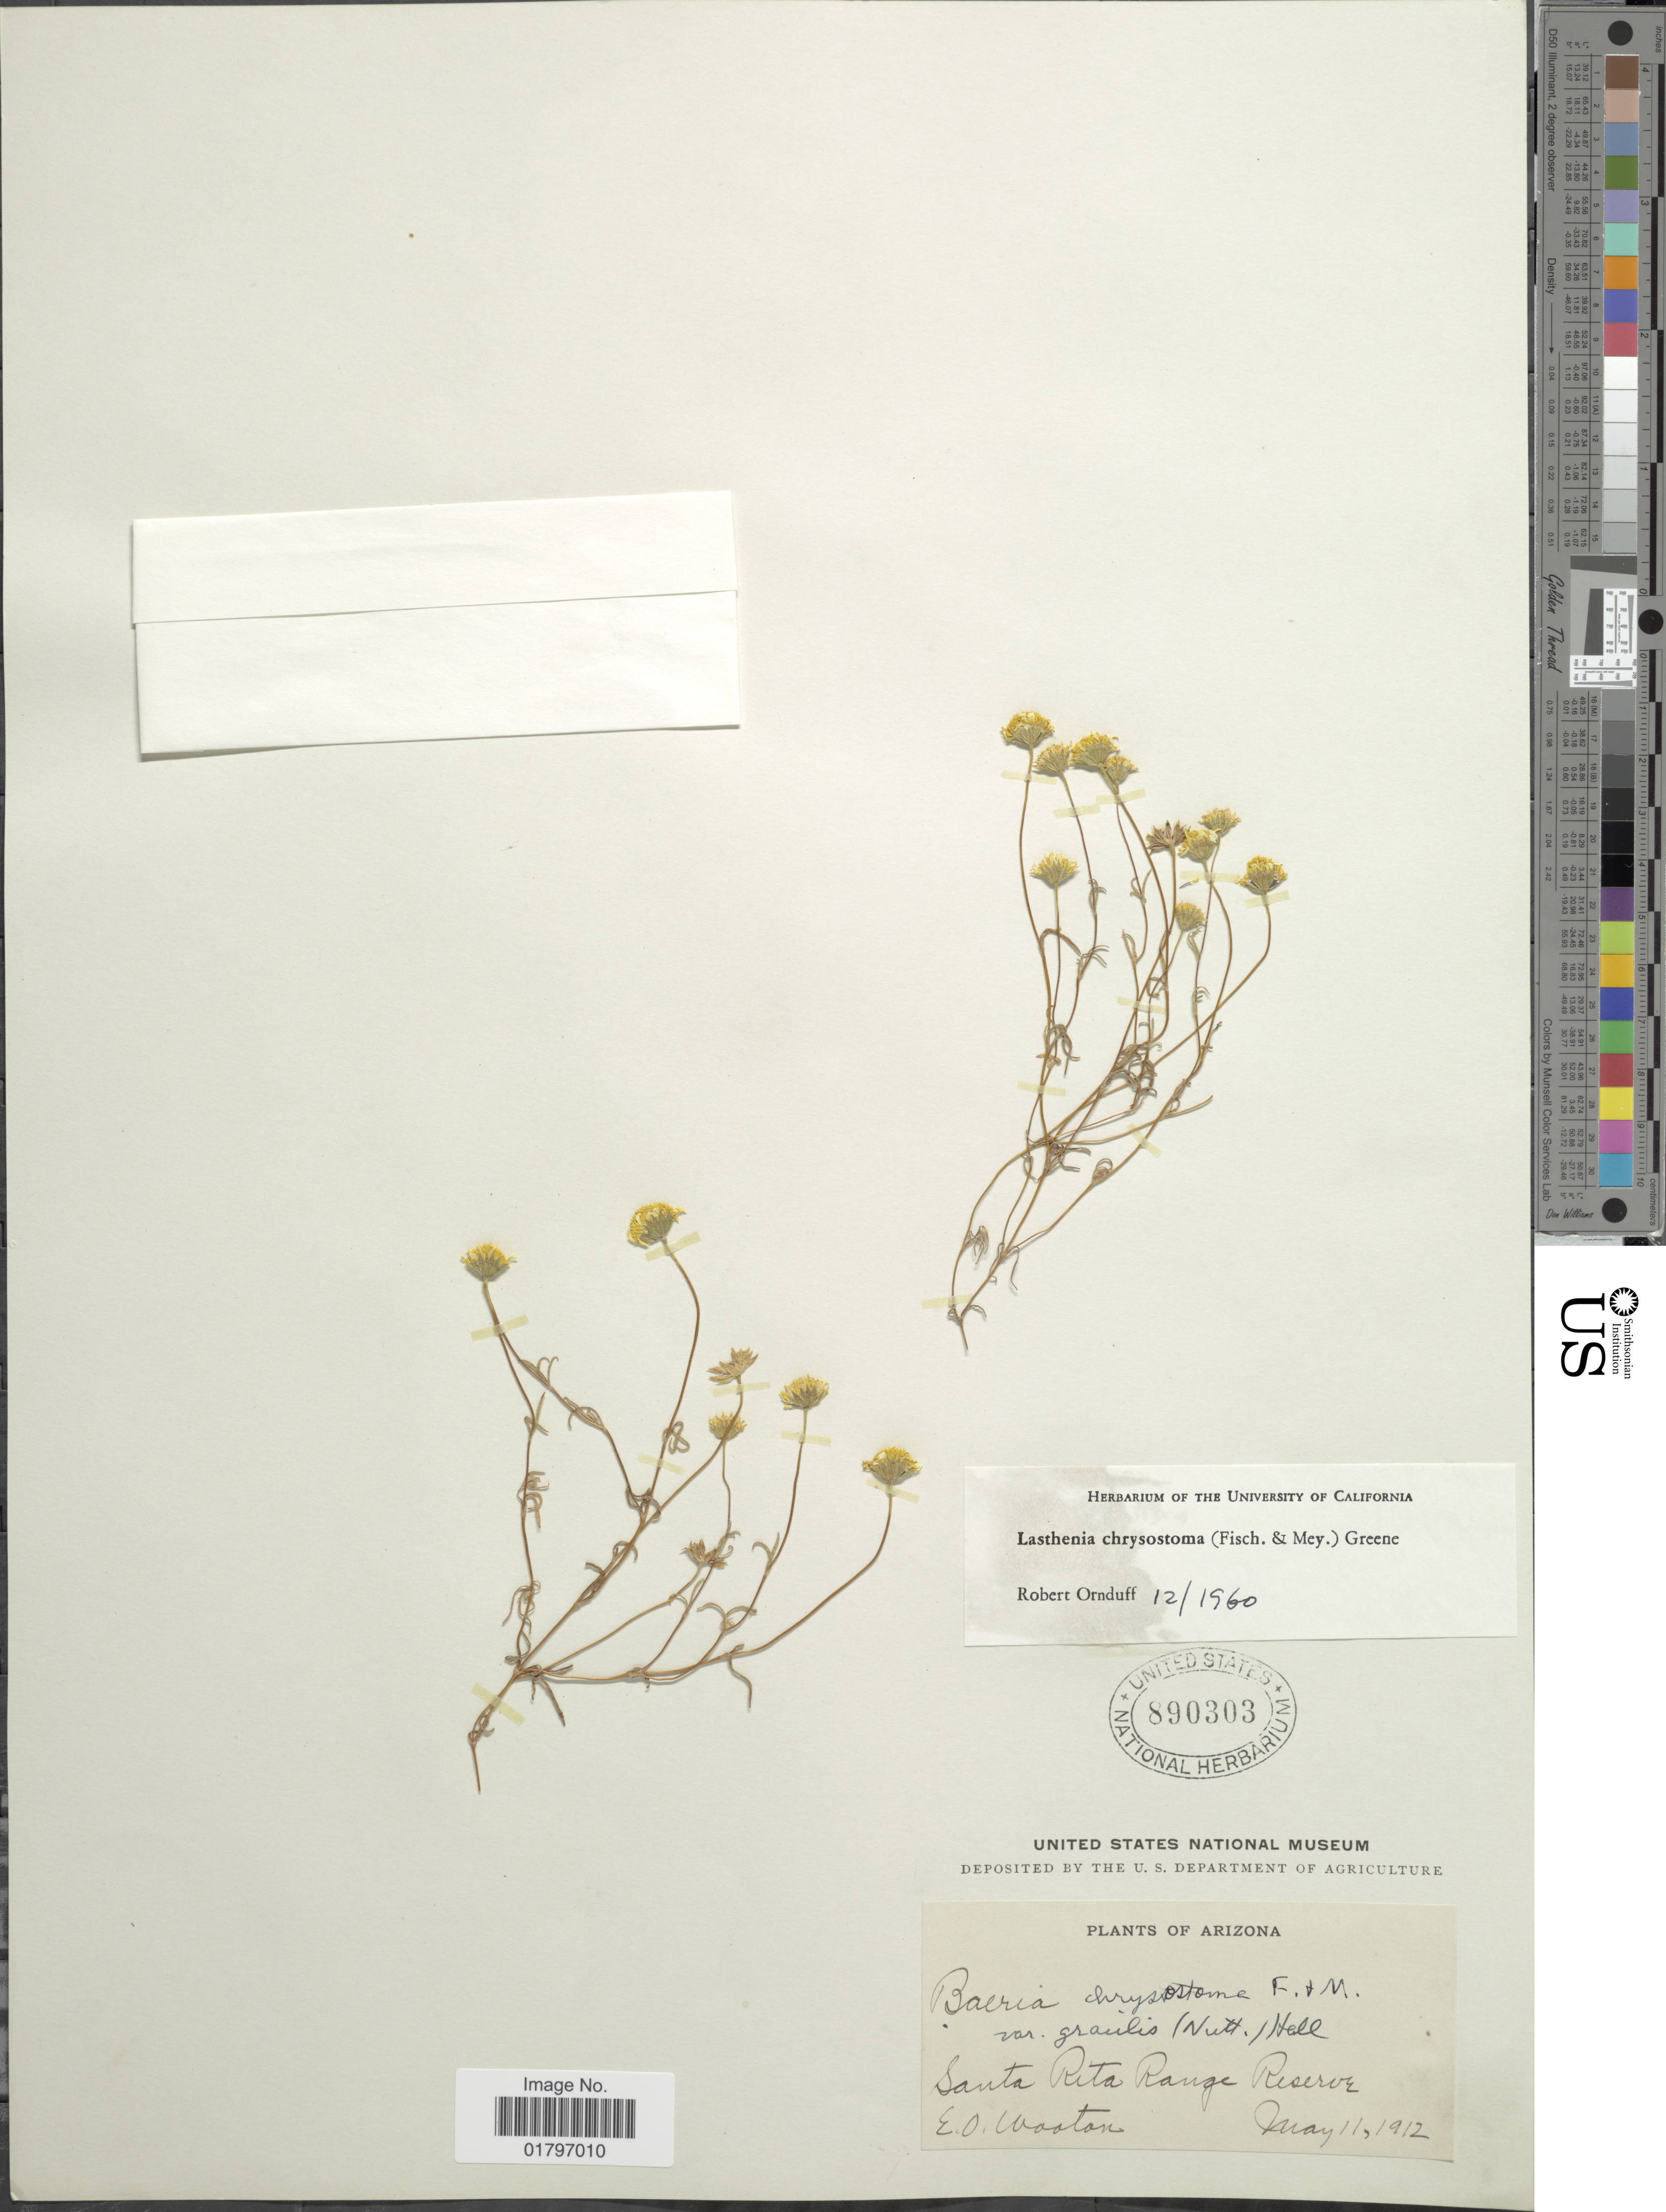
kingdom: Plantae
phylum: Tracheophyta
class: Magnoliopsida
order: Asterales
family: Asteraceae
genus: Lasthenia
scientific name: Lasthenia chrysostoma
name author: (Fisch. & C.A. Mey.) Greene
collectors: E. O. Wooton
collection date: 1912-05-11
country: United States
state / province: Arizona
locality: Santa Rita Range Reserve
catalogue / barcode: US 890303